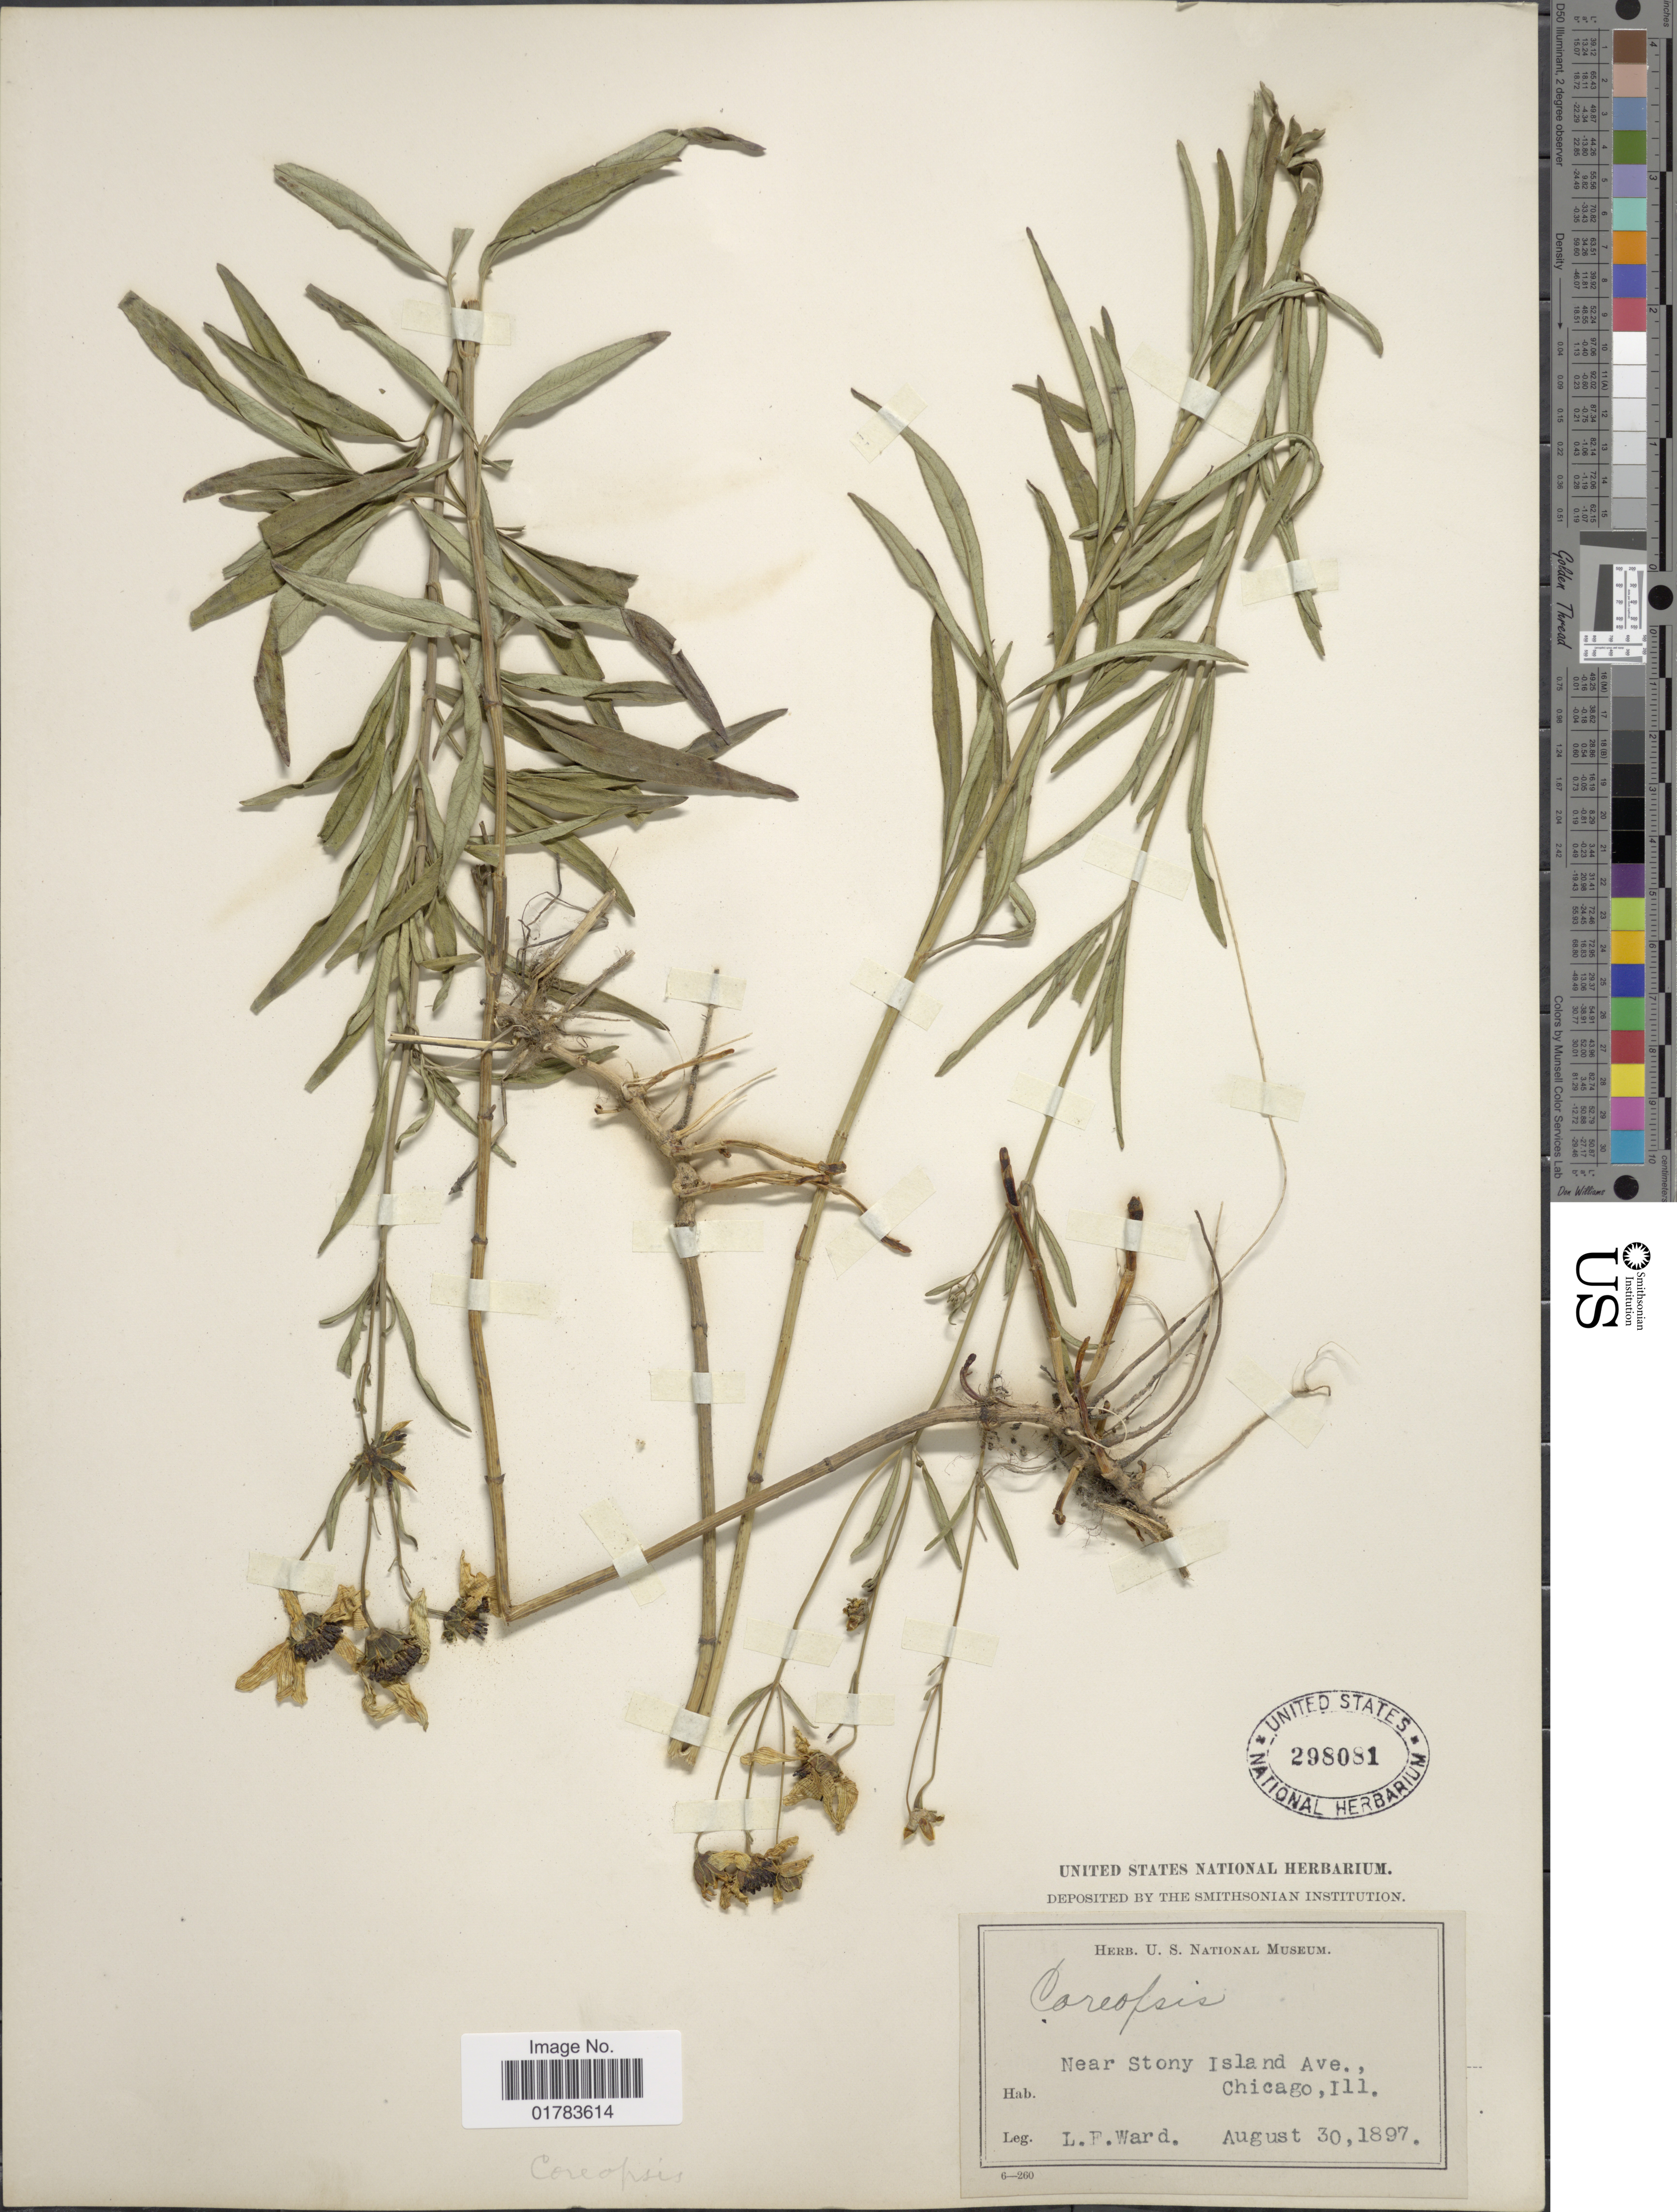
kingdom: Plantae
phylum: Tracheophyta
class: Magnoliopsida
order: Asterales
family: Asteraceae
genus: Coreopsis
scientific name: Coreopsis tripteris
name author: L.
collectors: L. Ward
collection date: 1897-08-30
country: United States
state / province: Illinois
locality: Near Stony Island Ave., Chicago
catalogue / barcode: US 298081